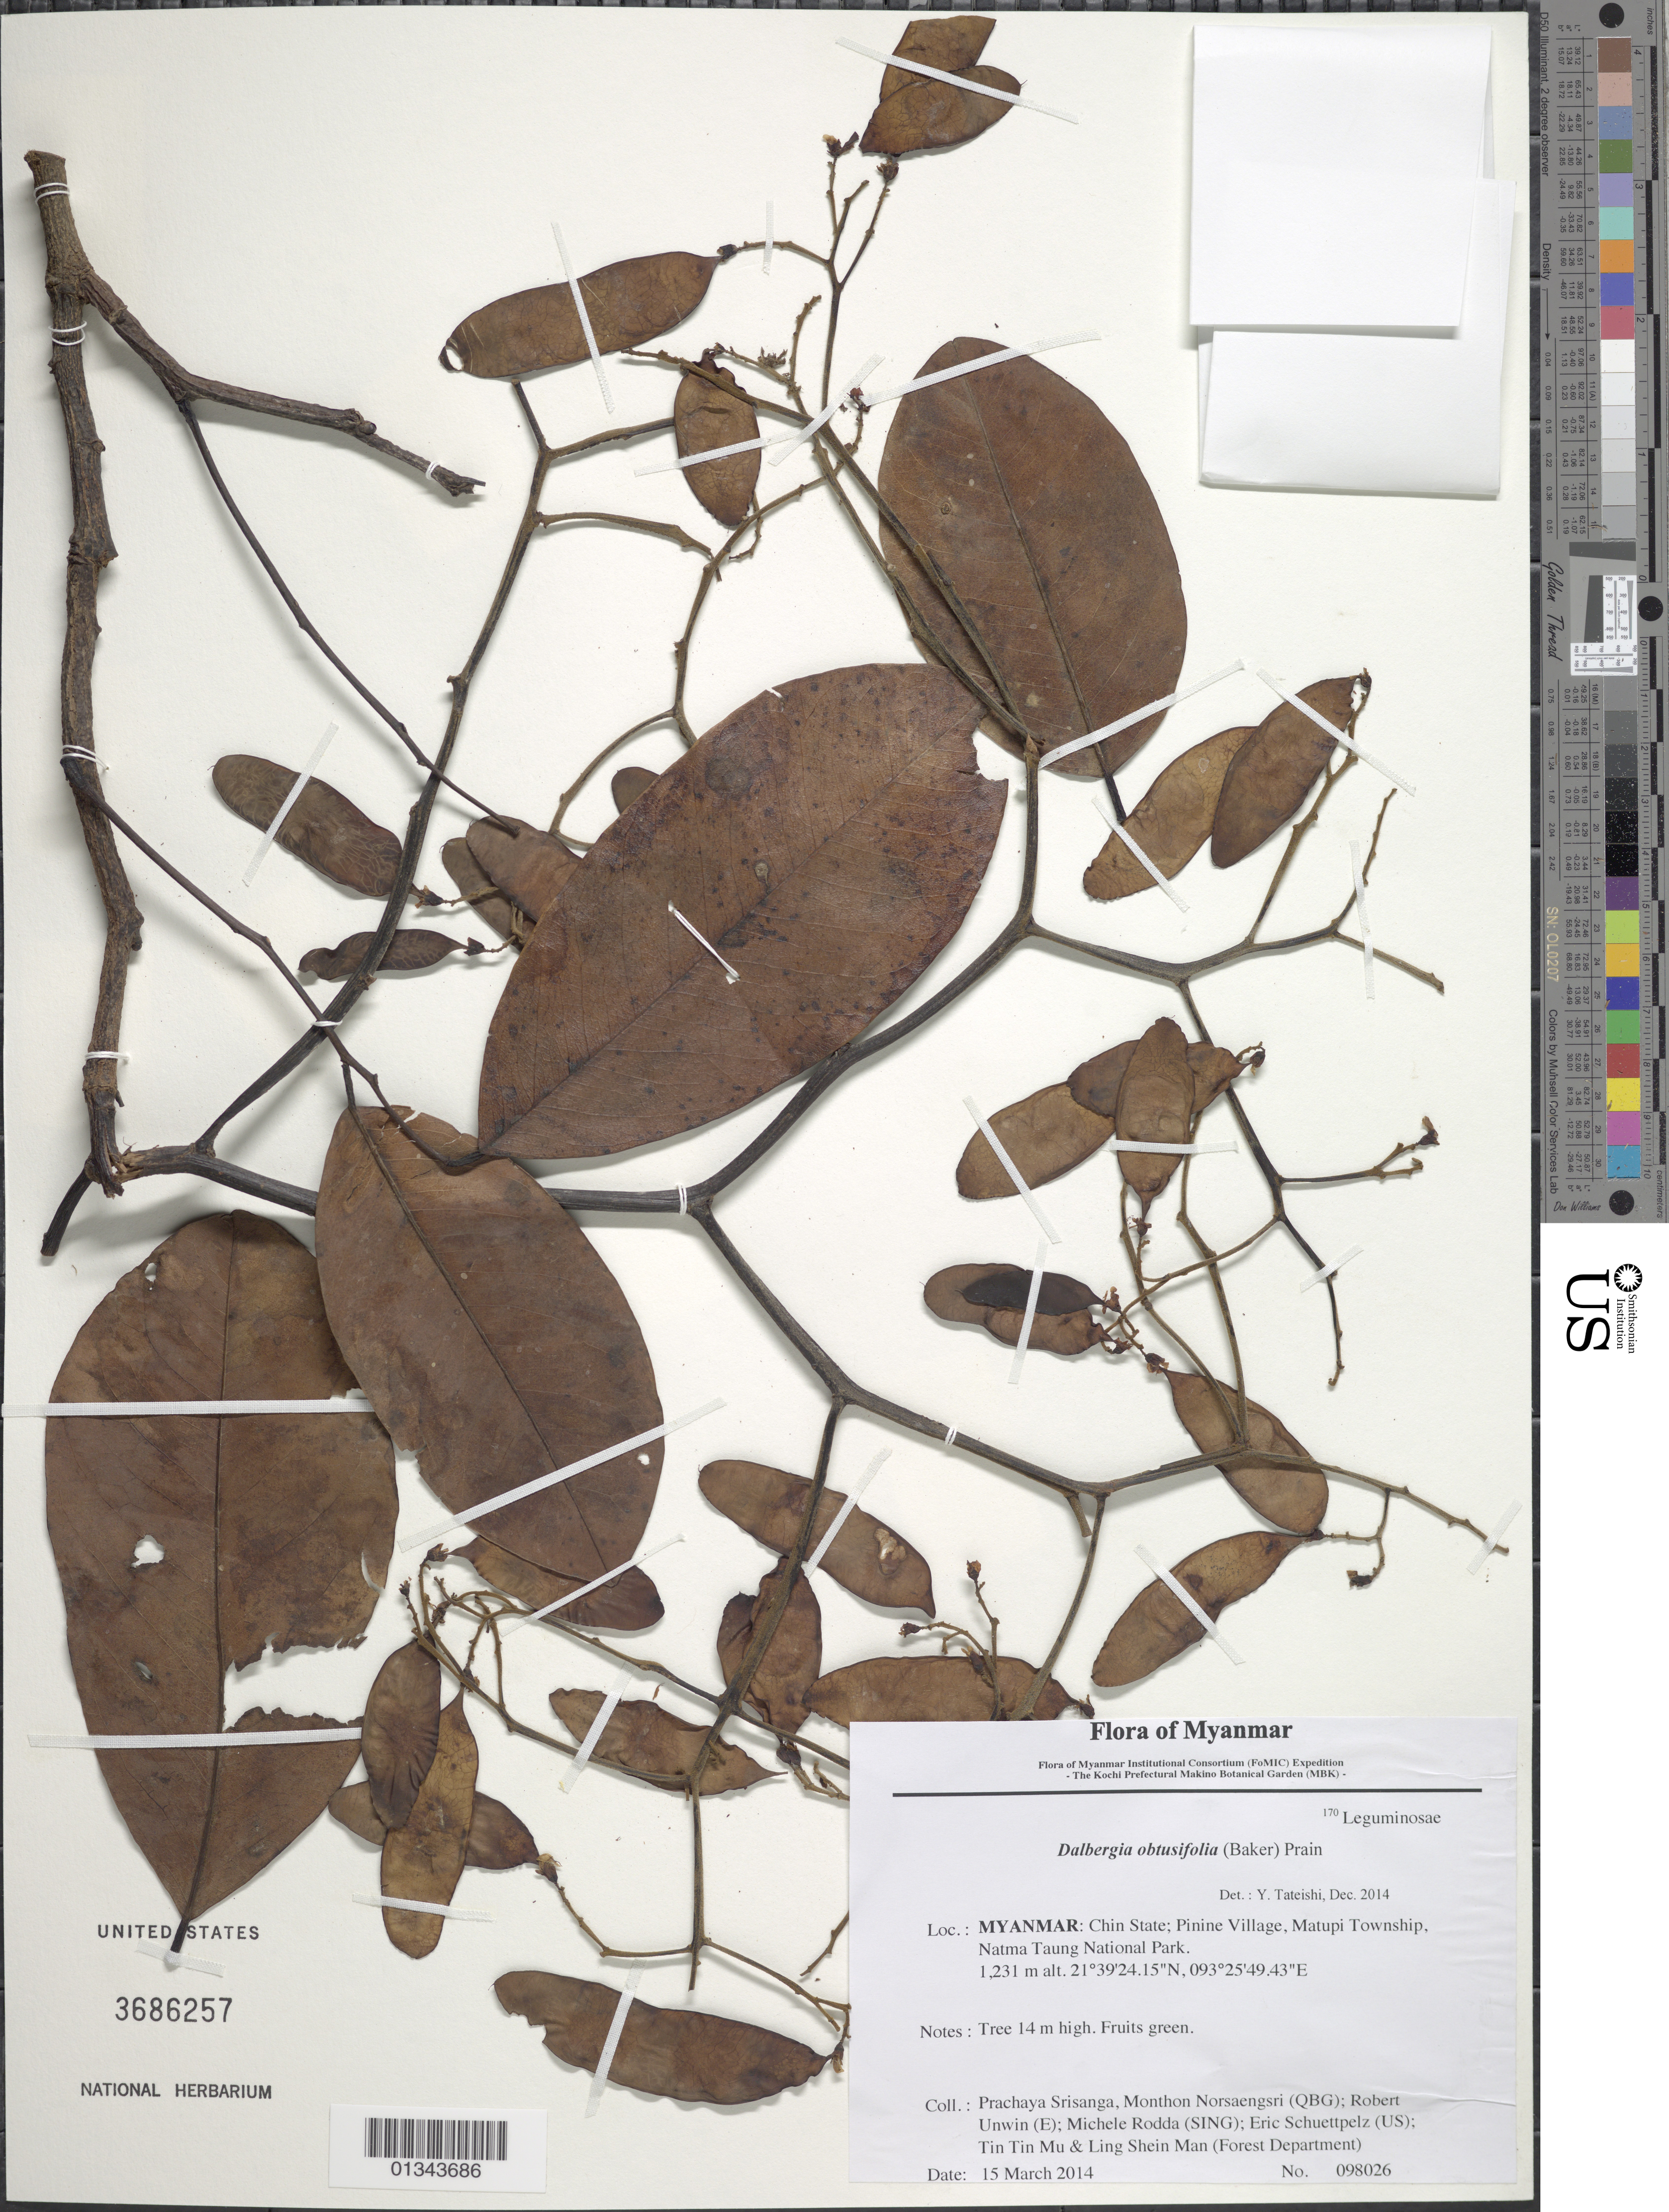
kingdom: Plantae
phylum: Tracheophyta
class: Magnoliopsida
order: Fabales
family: Fabaceae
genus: Dalbergia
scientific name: Dalbergia obtusifolia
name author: (Baker) Prain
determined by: Baba, Y.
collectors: P. Srisanga, M. Norsaengsri, R. Unwin, M. Rodda, E. Schuettpelz, Tin Tin Mu & Ling Shein Man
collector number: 98026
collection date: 2014-03-15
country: Myanmar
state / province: Chin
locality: Pinine Village, Matupi Township, Natma Taung National Park.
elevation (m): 1231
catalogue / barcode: US 3686257